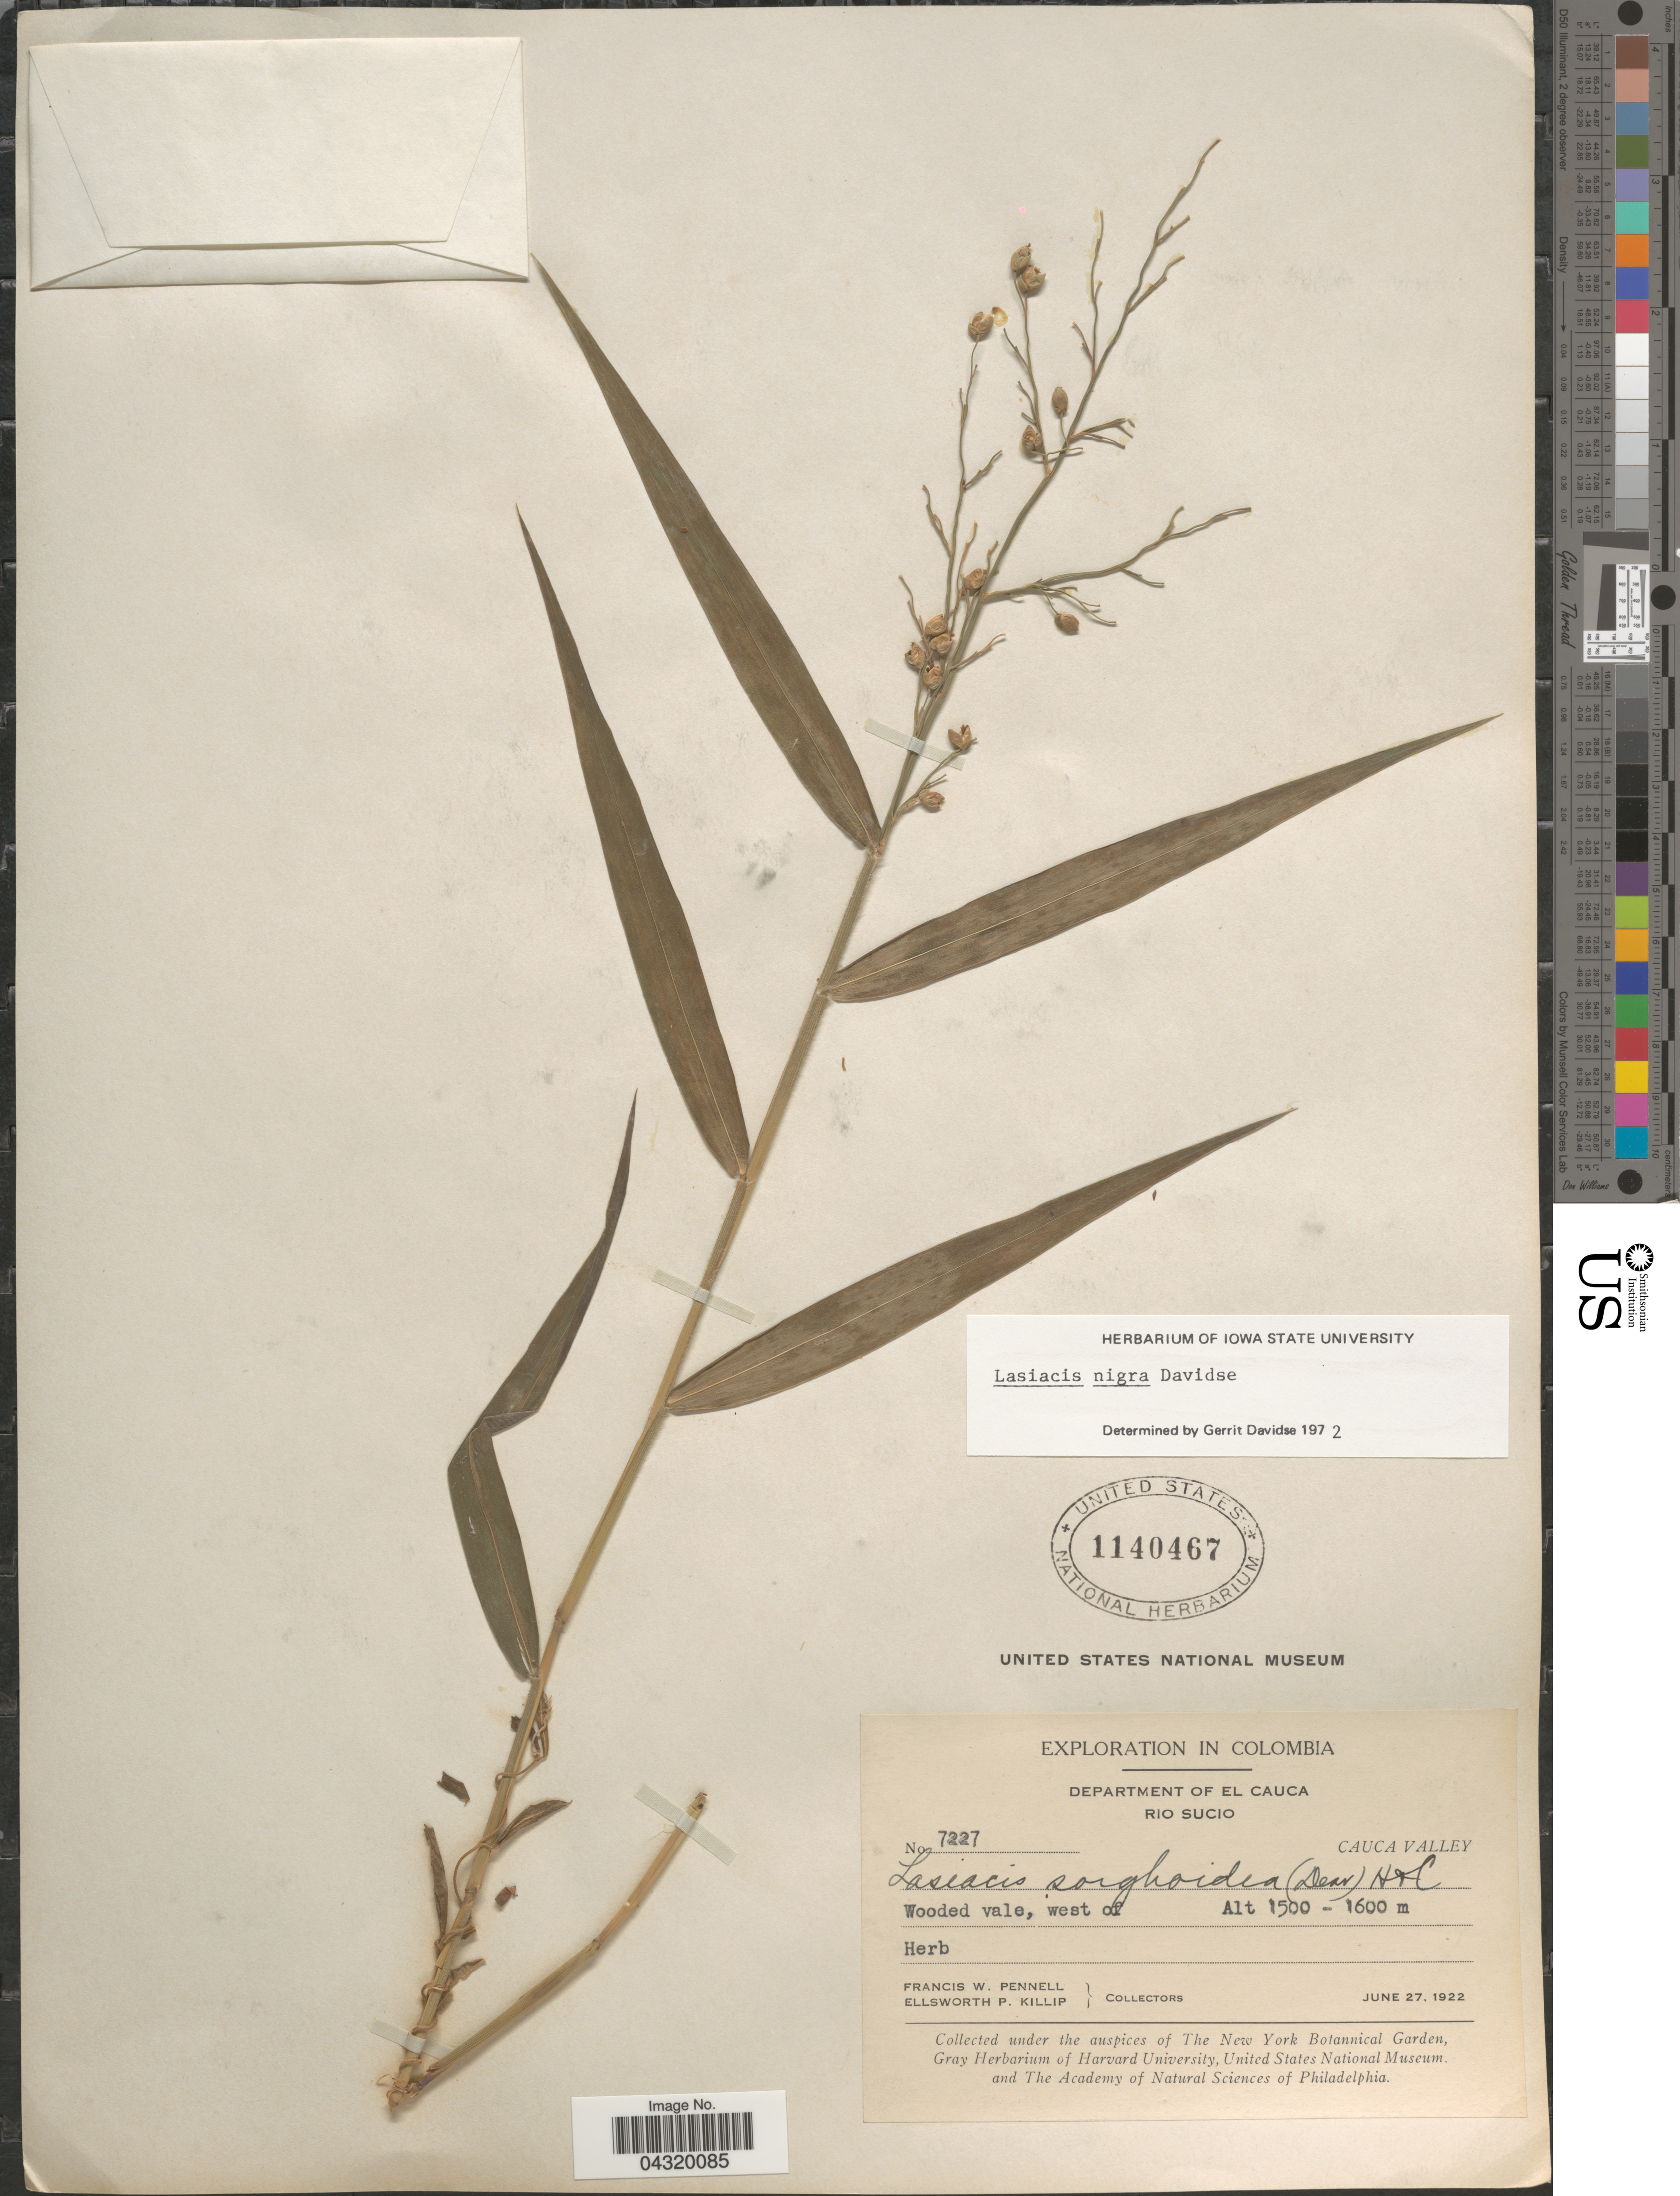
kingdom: Plantae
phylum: Tracheophyta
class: Liliopsida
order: Poales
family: Poaceae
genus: Lasiacis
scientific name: Lasiacis nigra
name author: Davidse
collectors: F. W. Pennell & E. P. Killip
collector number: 7227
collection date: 1922-06-27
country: Colombia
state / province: Cauca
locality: Exploration in Colombia. Department of El Cauca. Rio Sucio. Cauca Valley. Wooded vale, west of.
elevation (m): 1500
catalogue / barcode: US 1140467